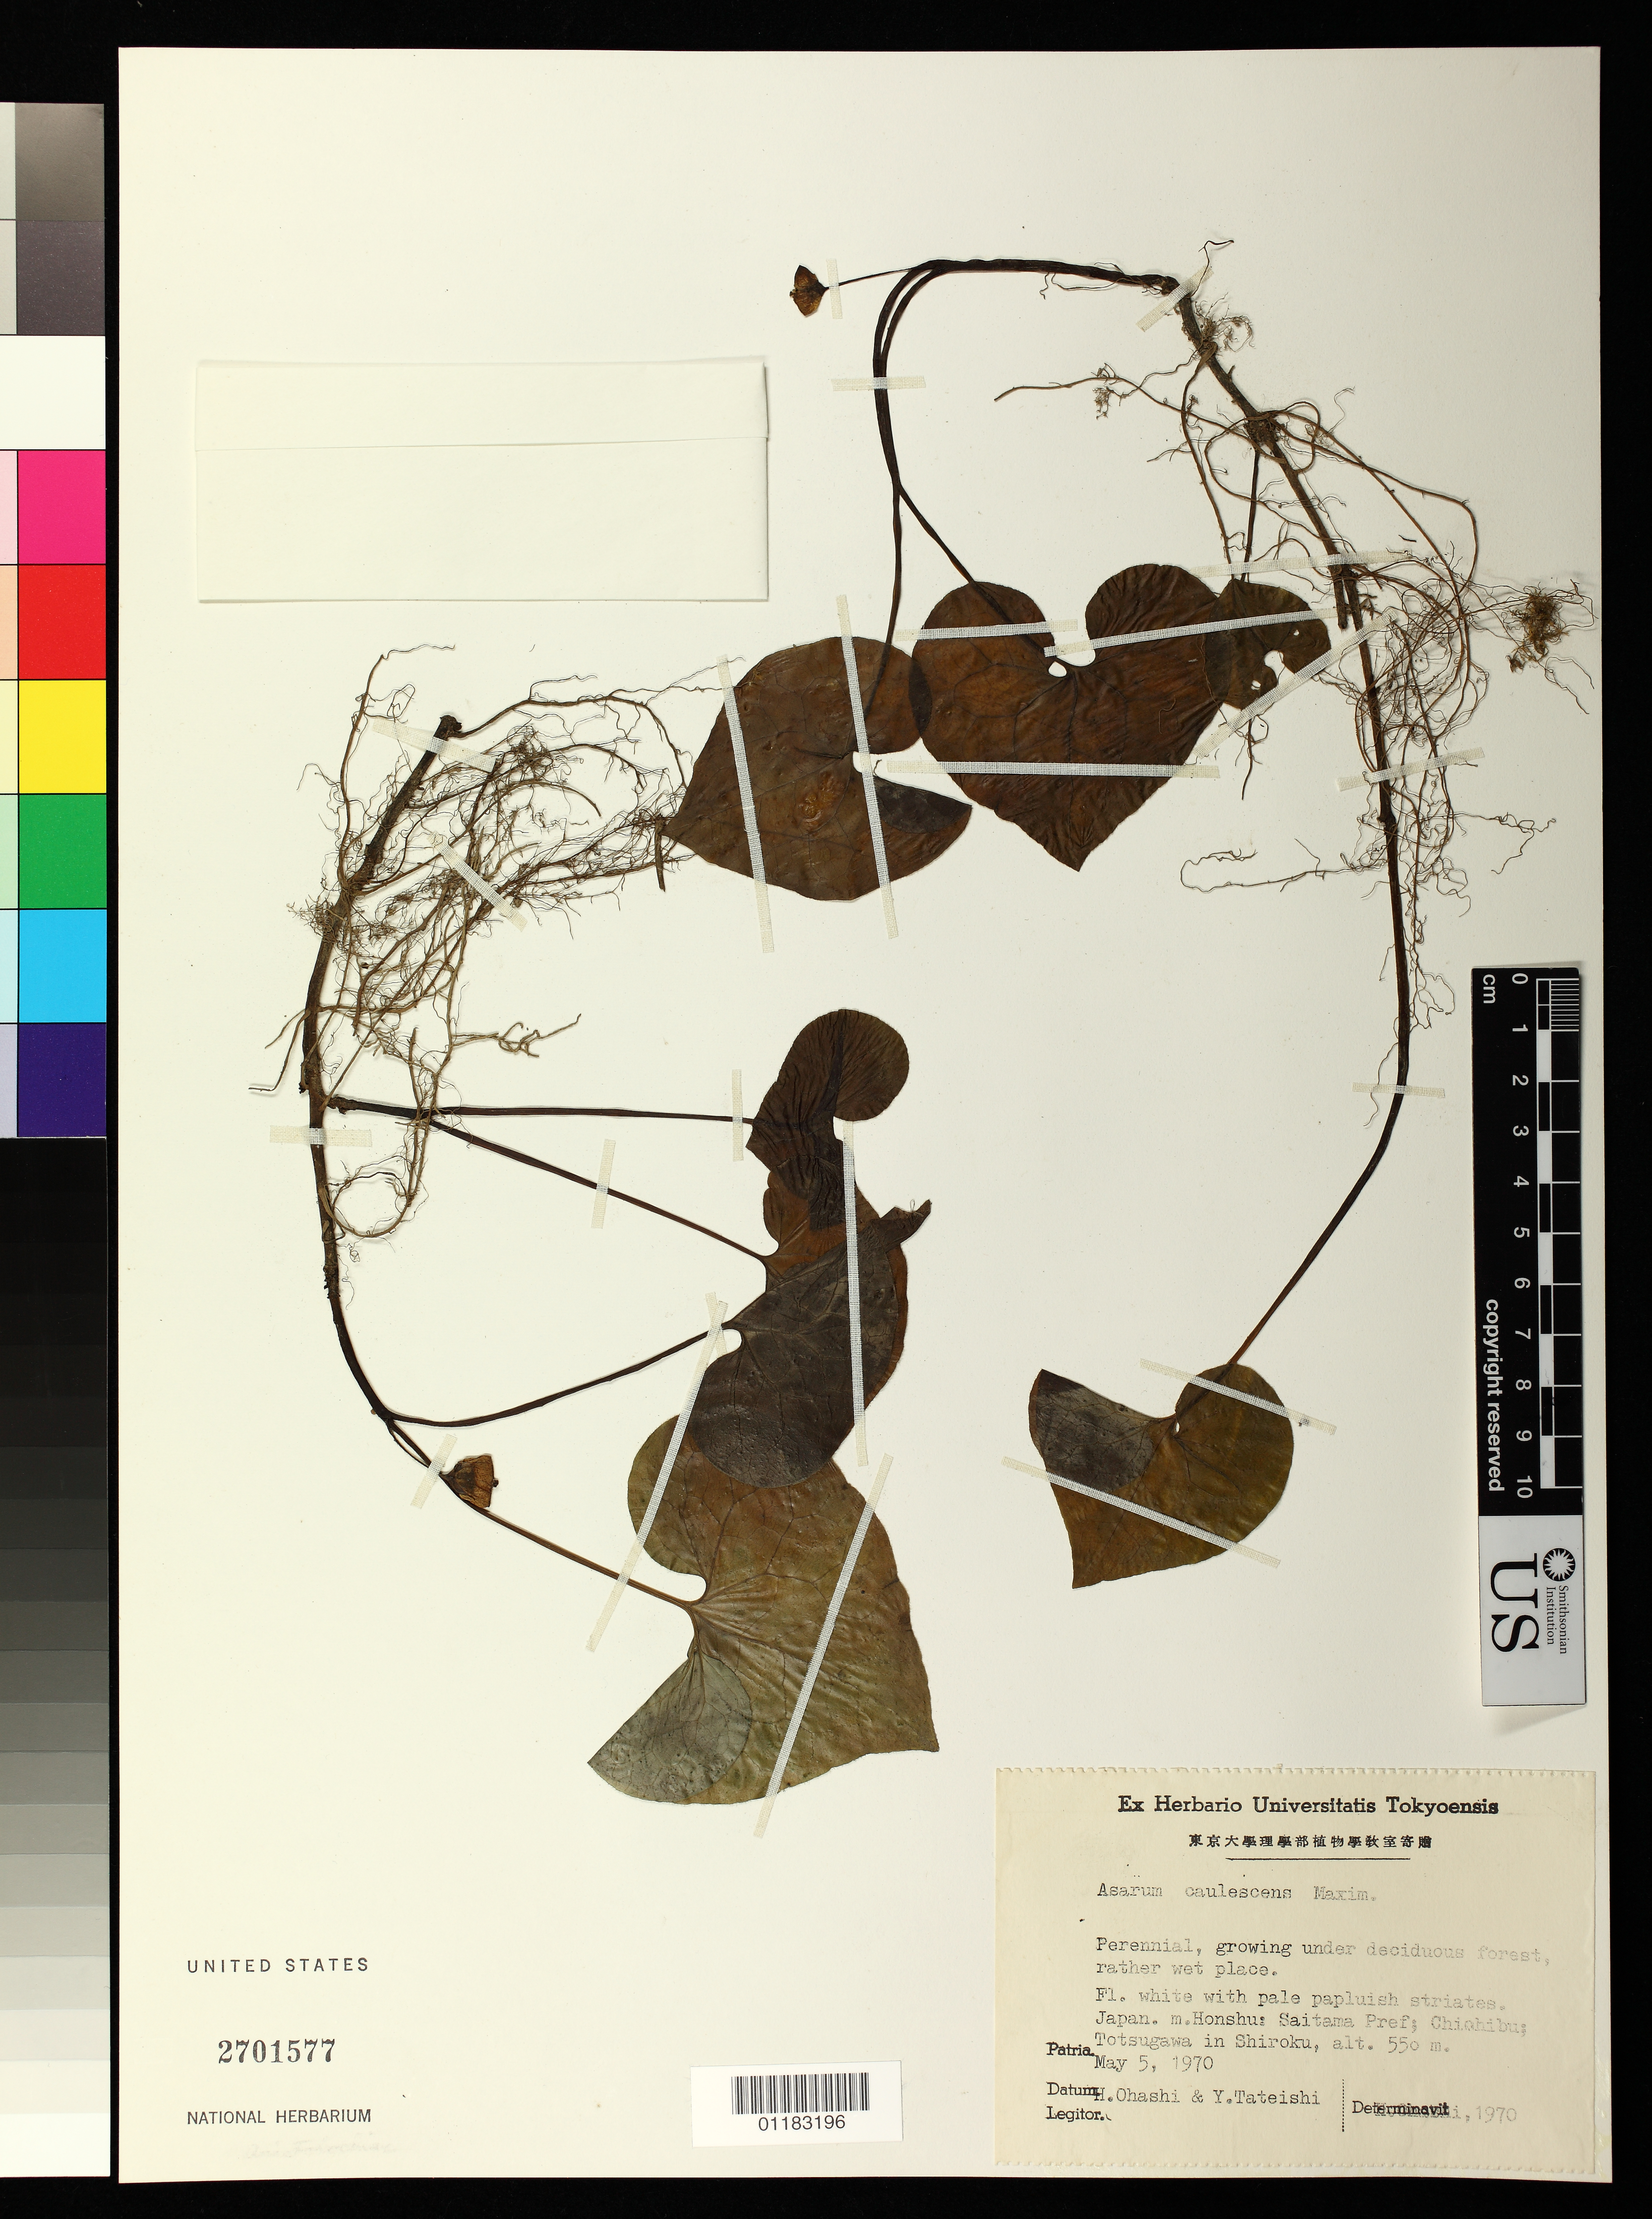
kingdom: Plantae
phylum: Tracheophyta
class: Magnoliopsida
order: Piperales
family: Aristolochiaceae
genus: Asarum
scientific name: Asarum caulescens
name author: Maxim.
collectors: H. Ohashi & Y. Tateishi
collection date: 1970-05-05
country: Japan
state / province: Saitama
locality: Honshu: Saitama Pref; Chichibu; Totsugawa in Shiroku,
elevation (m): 550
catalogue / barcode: US 2701577